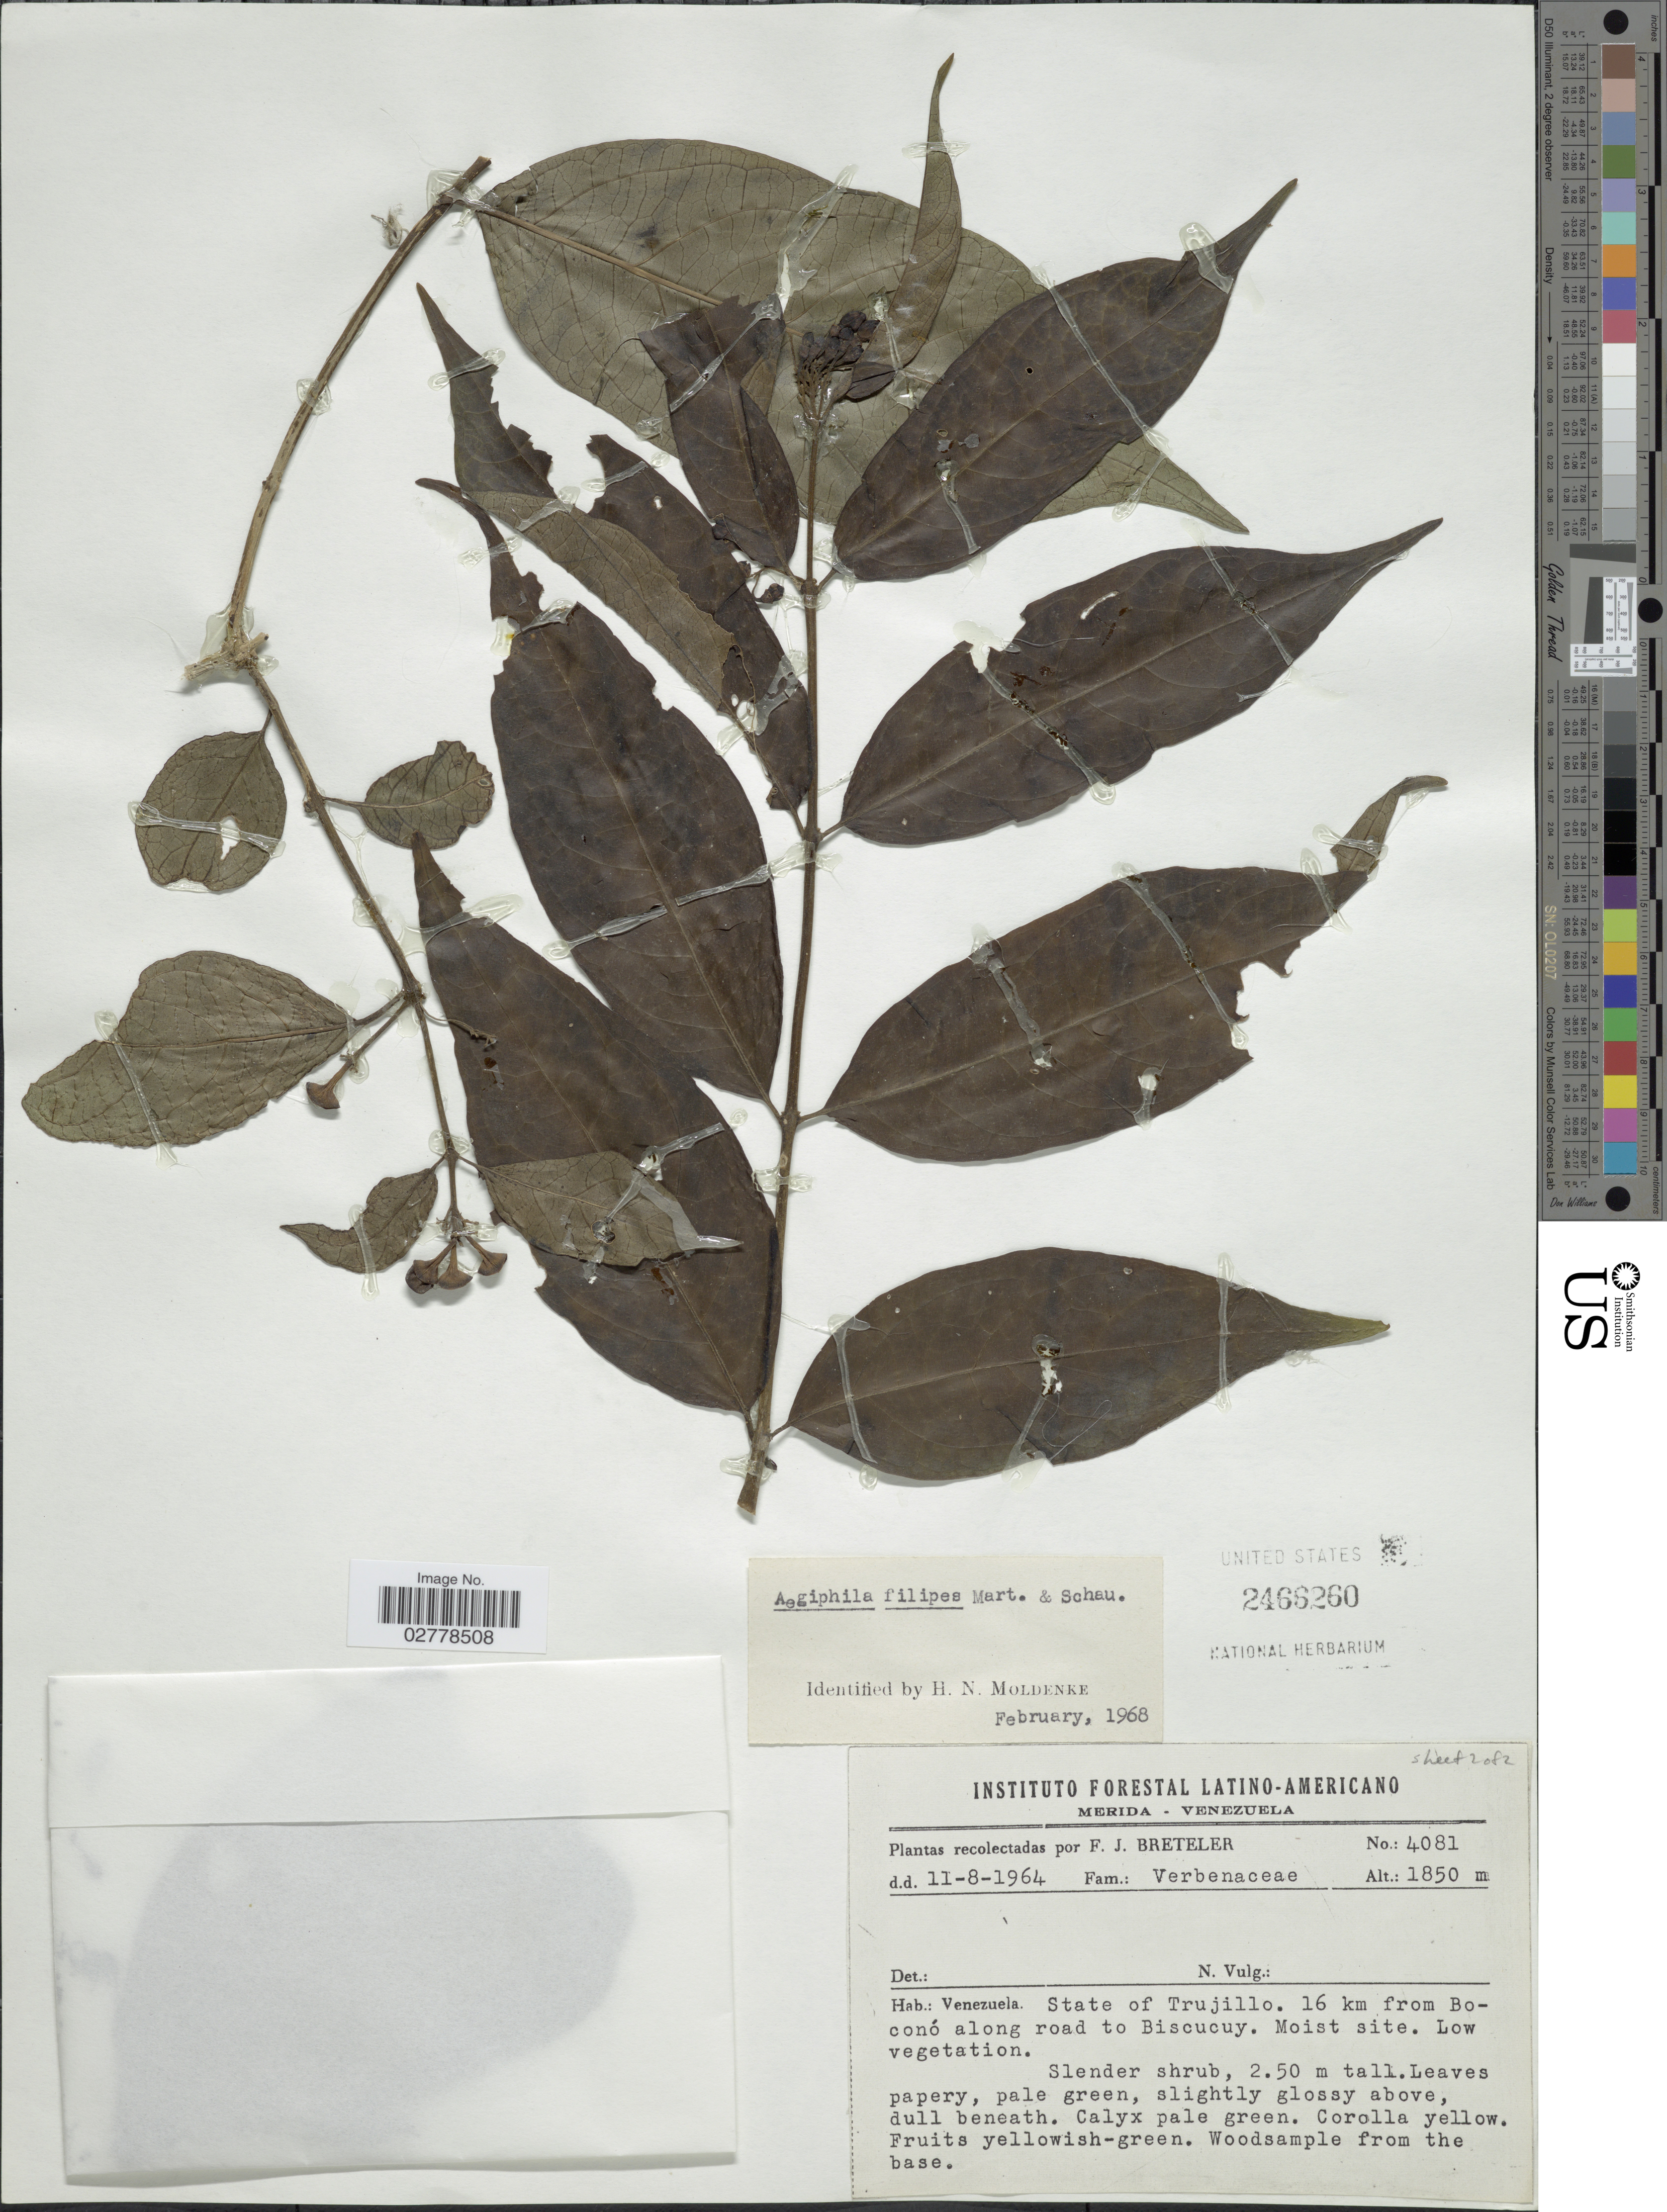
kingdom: Plantae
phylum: Tracheophyta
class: Magnoliopsida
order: Lamiales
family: Lamiaceae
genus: Aegiphila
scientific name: Aegiphila filipes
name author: Mart. & Schauer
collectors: F. J. Breteler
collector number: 4081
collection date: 1964-08-11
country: Venezuela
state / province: Trujillo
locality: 16 km from Boconó along road to Biscucuy.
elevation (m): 1850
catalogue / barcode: US 2466260